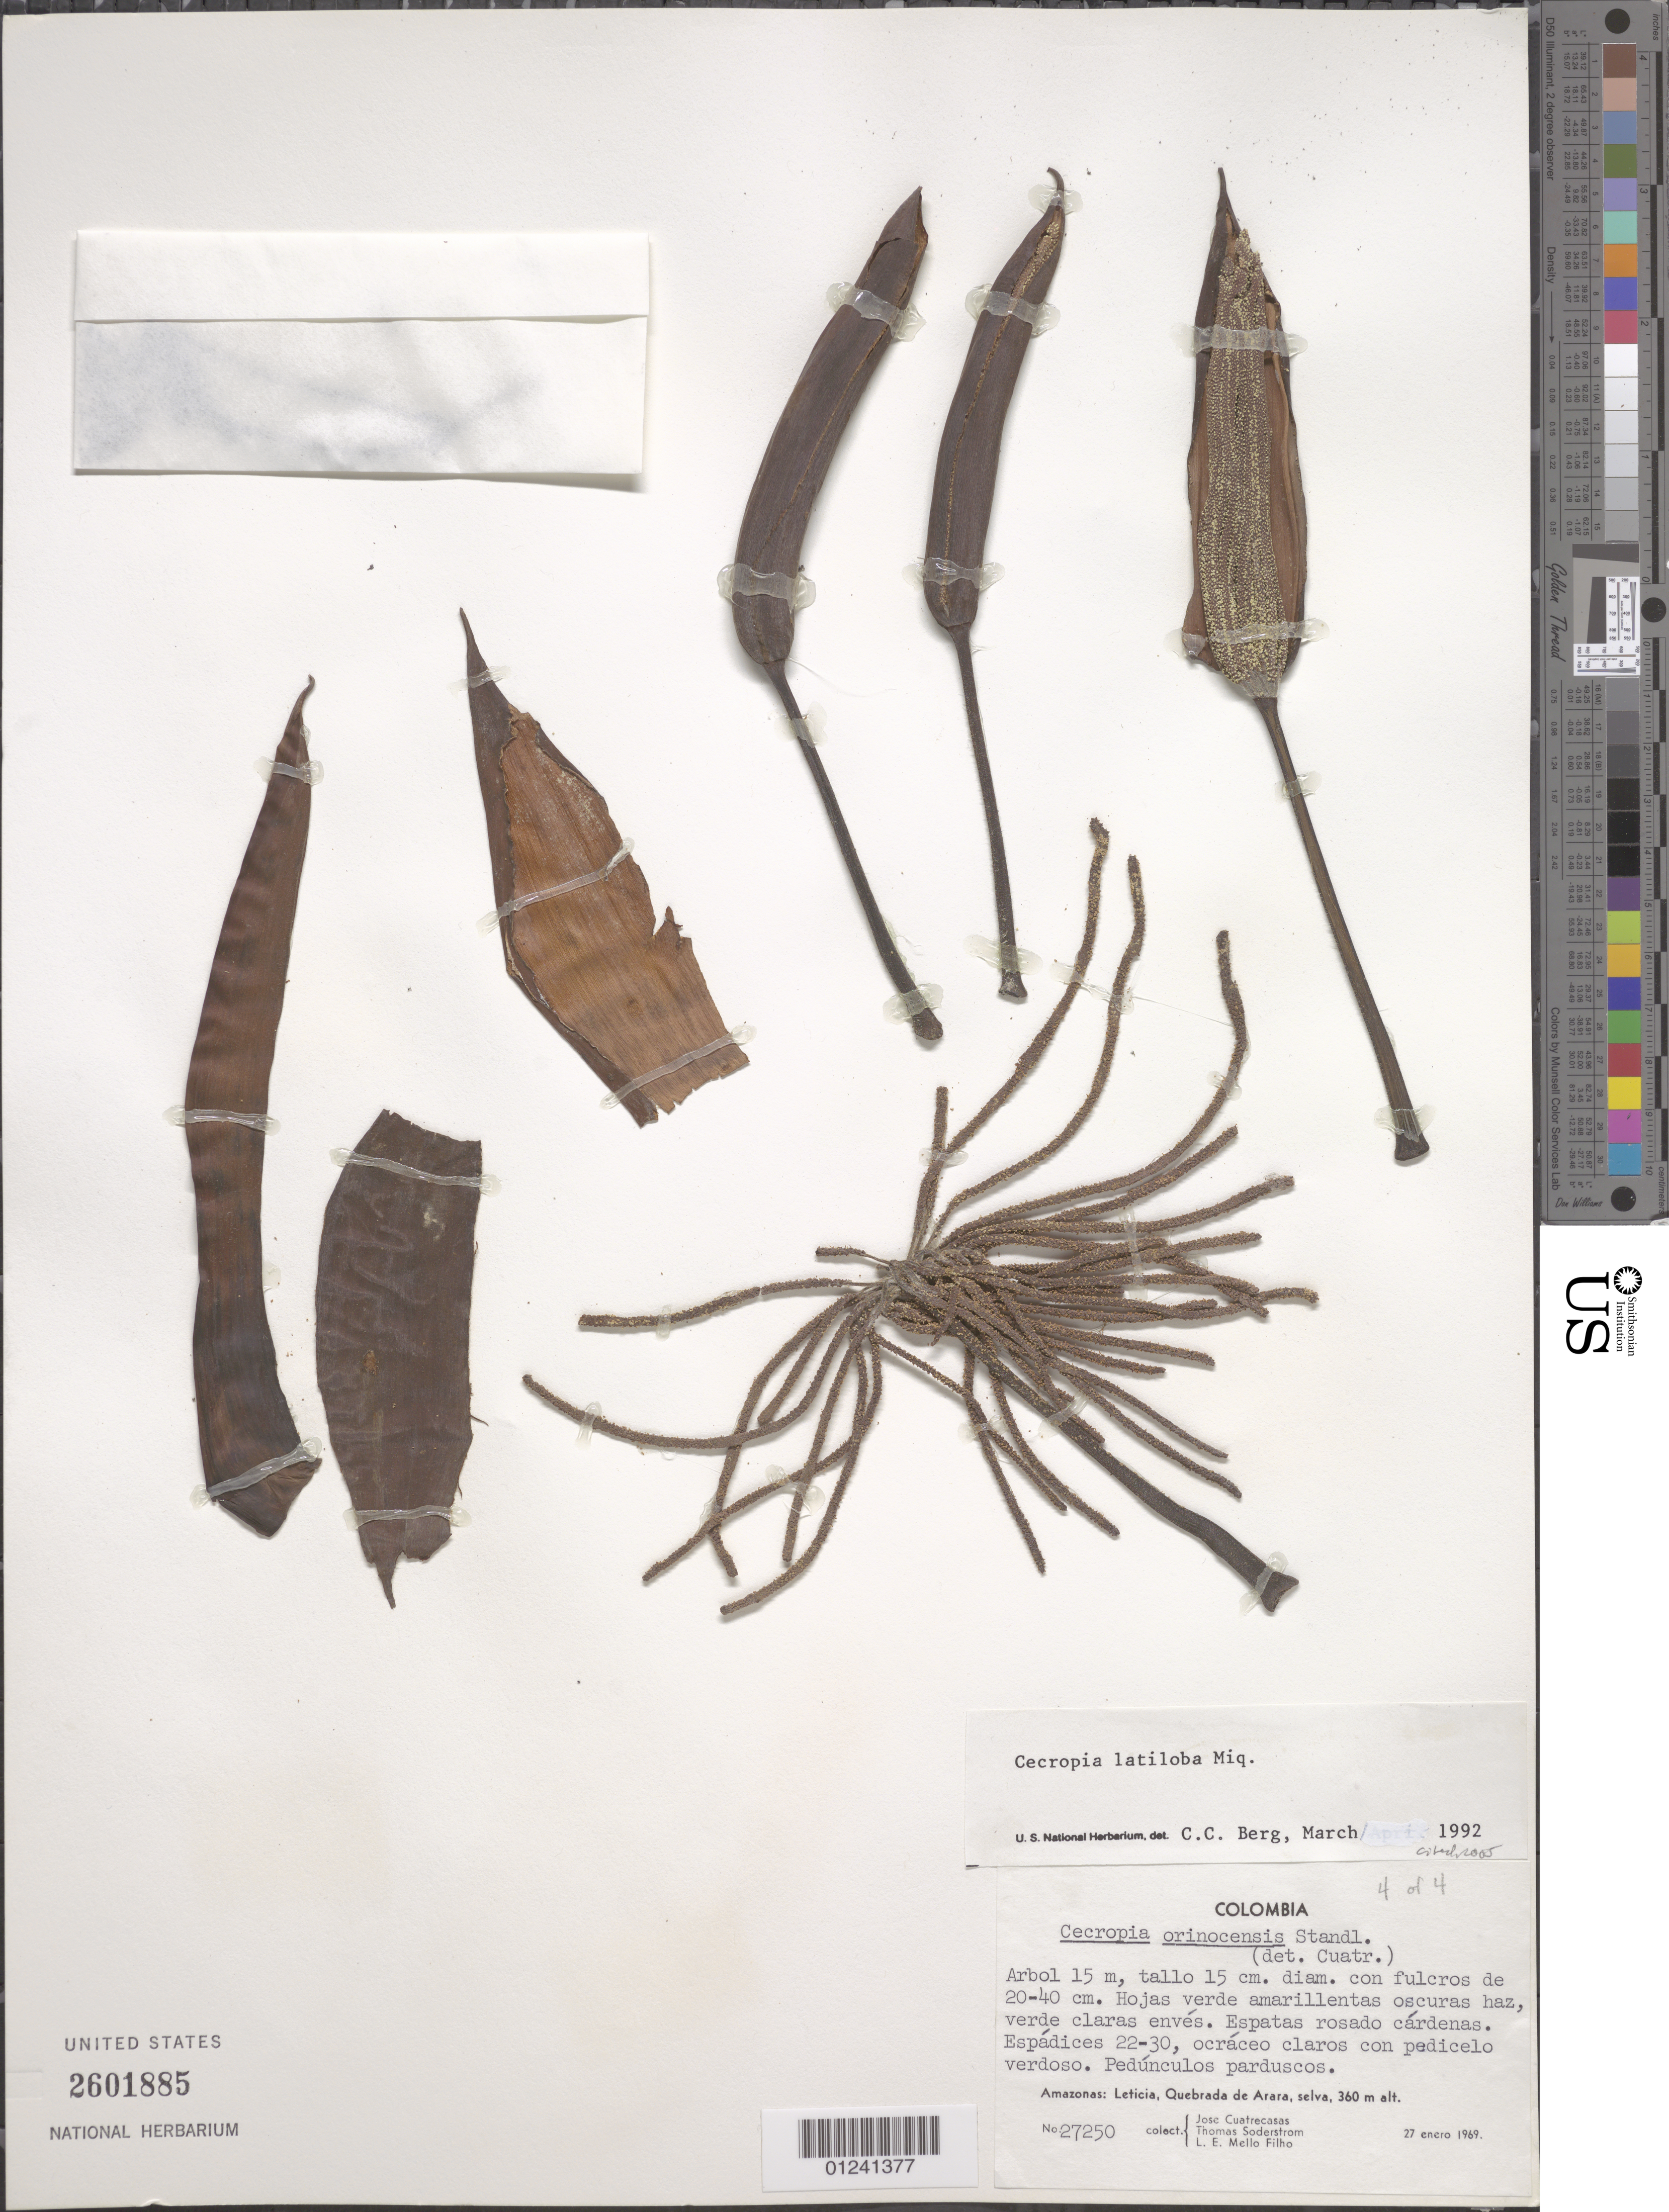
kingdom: Plantae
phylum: Tracheophyta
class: Magnoliopsida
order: Rosales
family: Urticaceae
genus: Cecropia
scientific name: Cecropia latiloba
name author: Miq.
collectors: J. Cuatrecasas, T. R. Soderstrom & L. Emygdio de Mello Filho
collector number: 27250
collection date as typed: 27 Jan 1969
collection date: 1969-01-27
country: Colombia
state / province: Amazônas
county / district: Leticia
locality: Quebrada de Arara.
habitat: selva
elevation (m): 360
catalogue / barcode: US 2601885